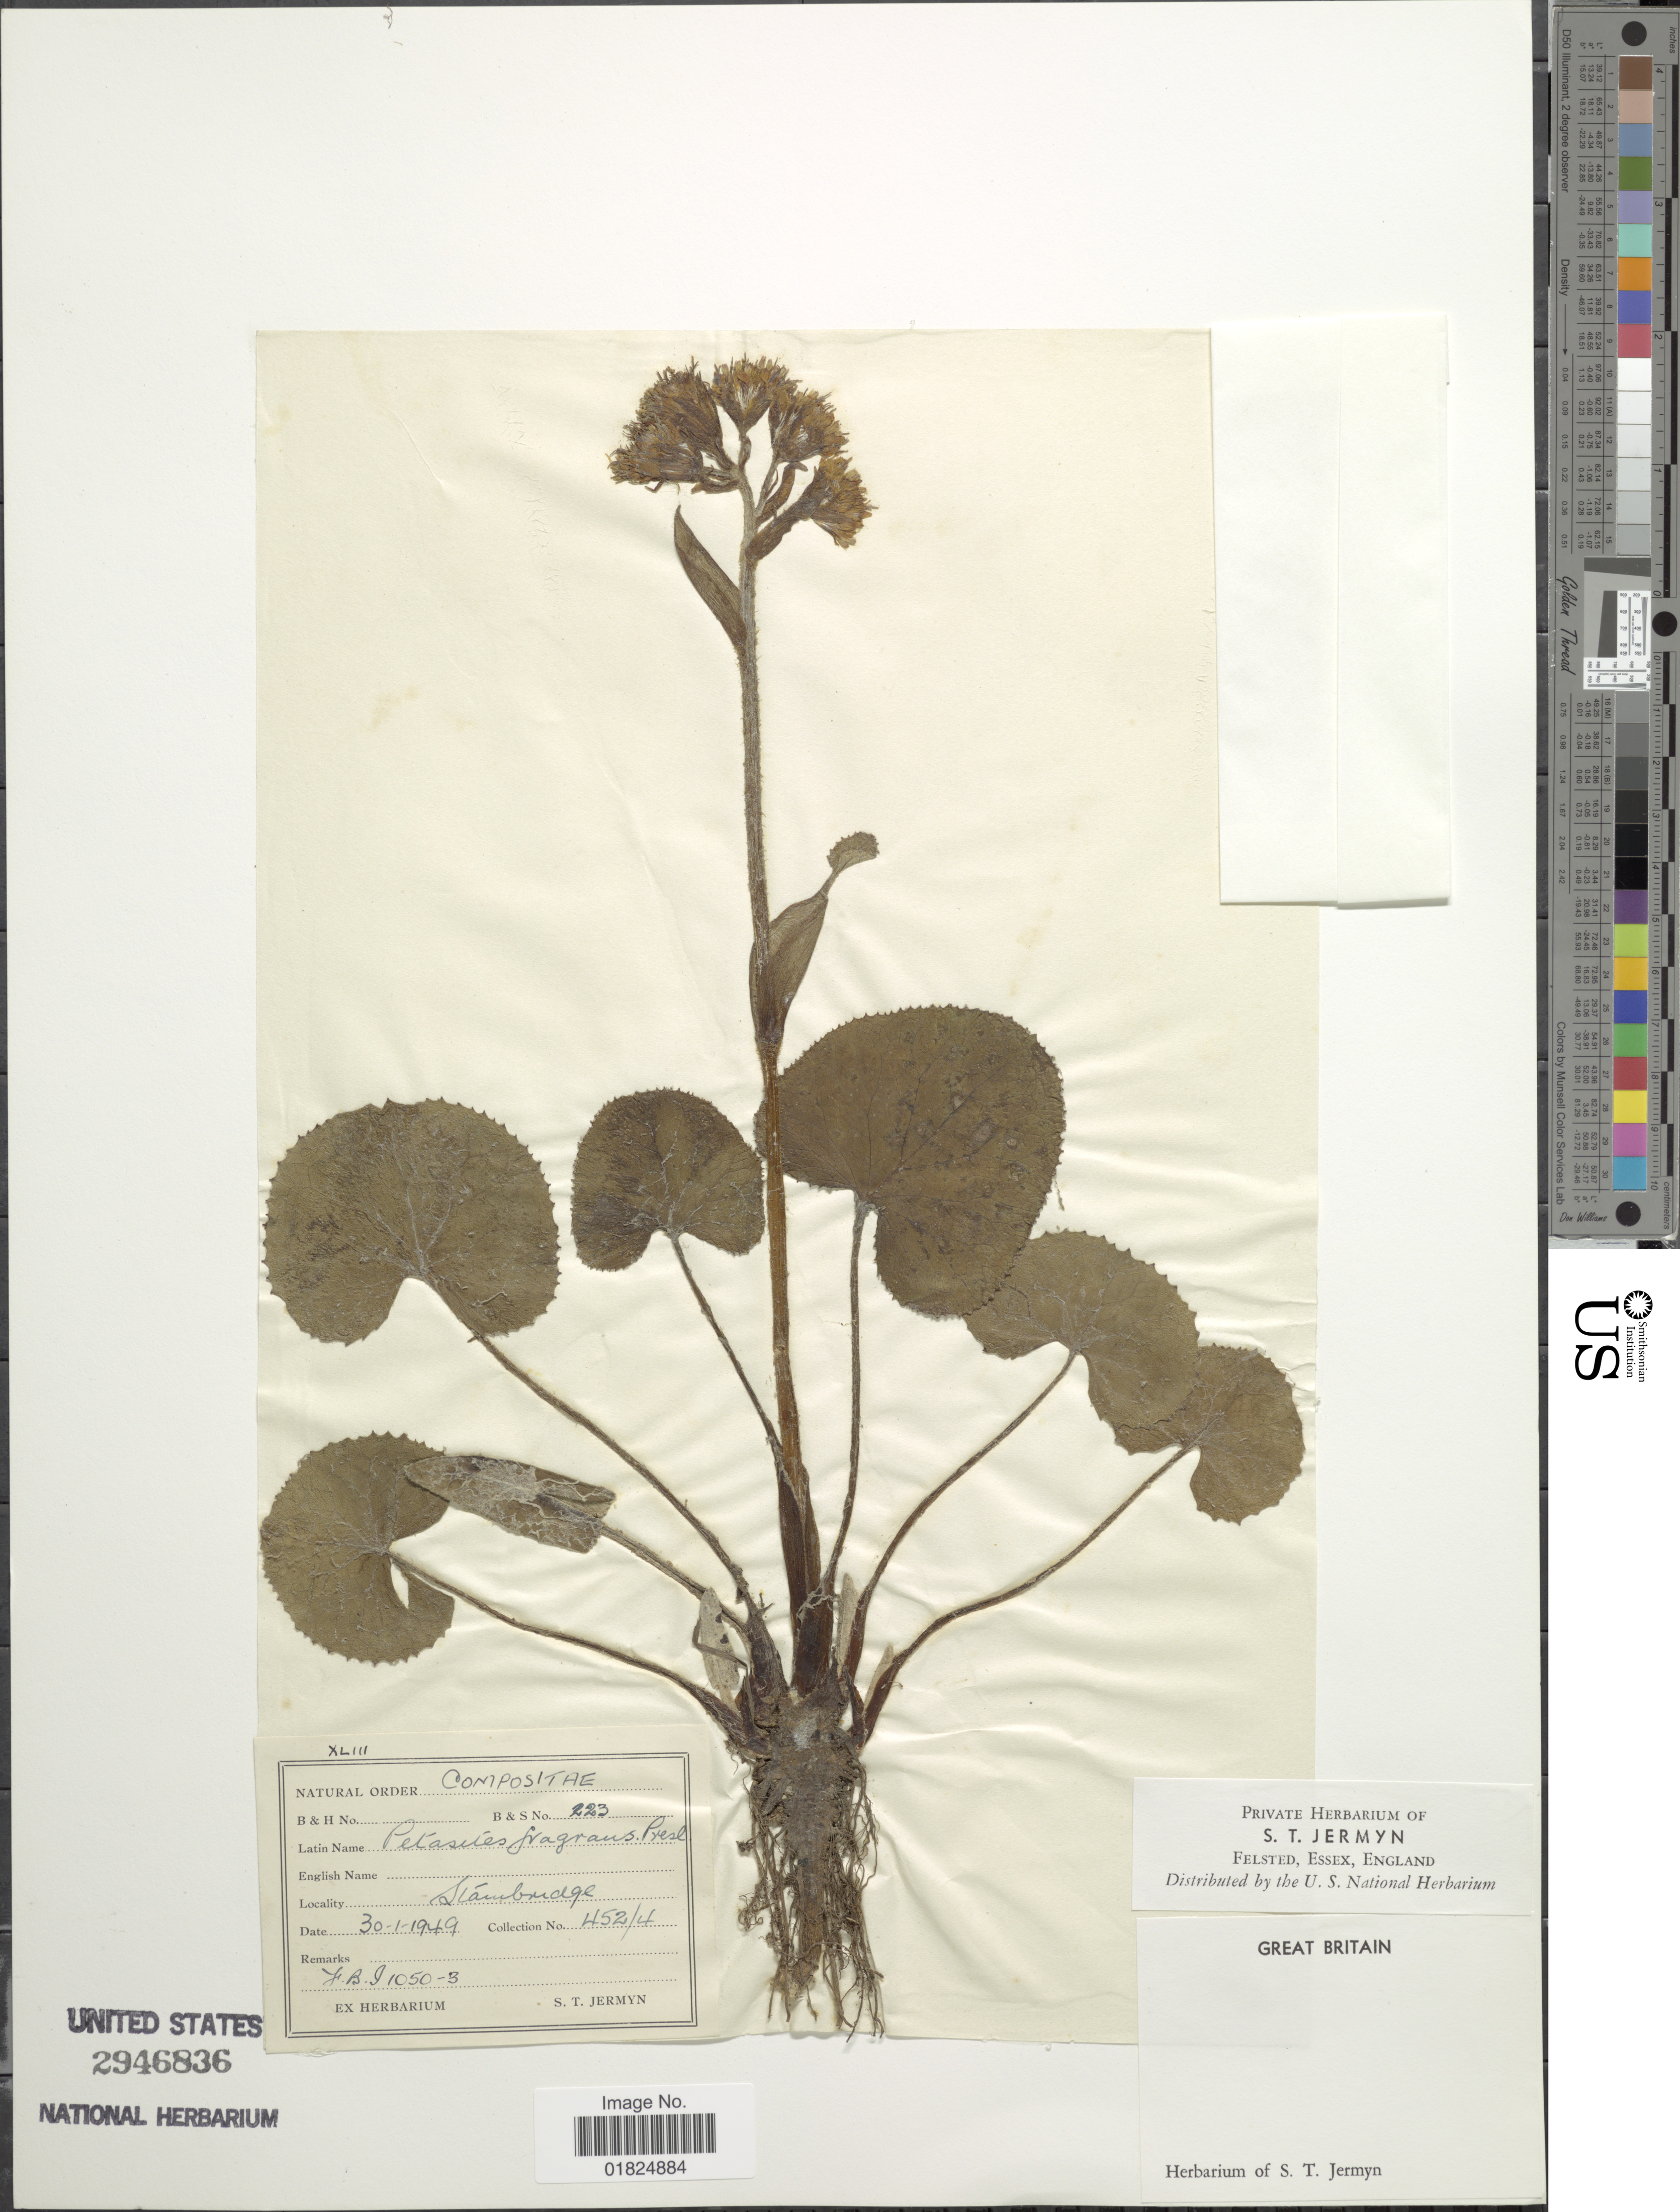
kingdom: Plantae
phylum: Tracheophyta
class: Magnoliopsida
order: Asterales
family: Asteraceae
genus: Petasites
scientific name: Petasites pyrenaicus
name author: (L.) López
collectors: S. Jermyn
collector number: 452/4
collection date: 1949-01-30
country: United Kingdom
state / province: England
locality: Great Britain. Hambridge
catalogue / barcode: US 2946836